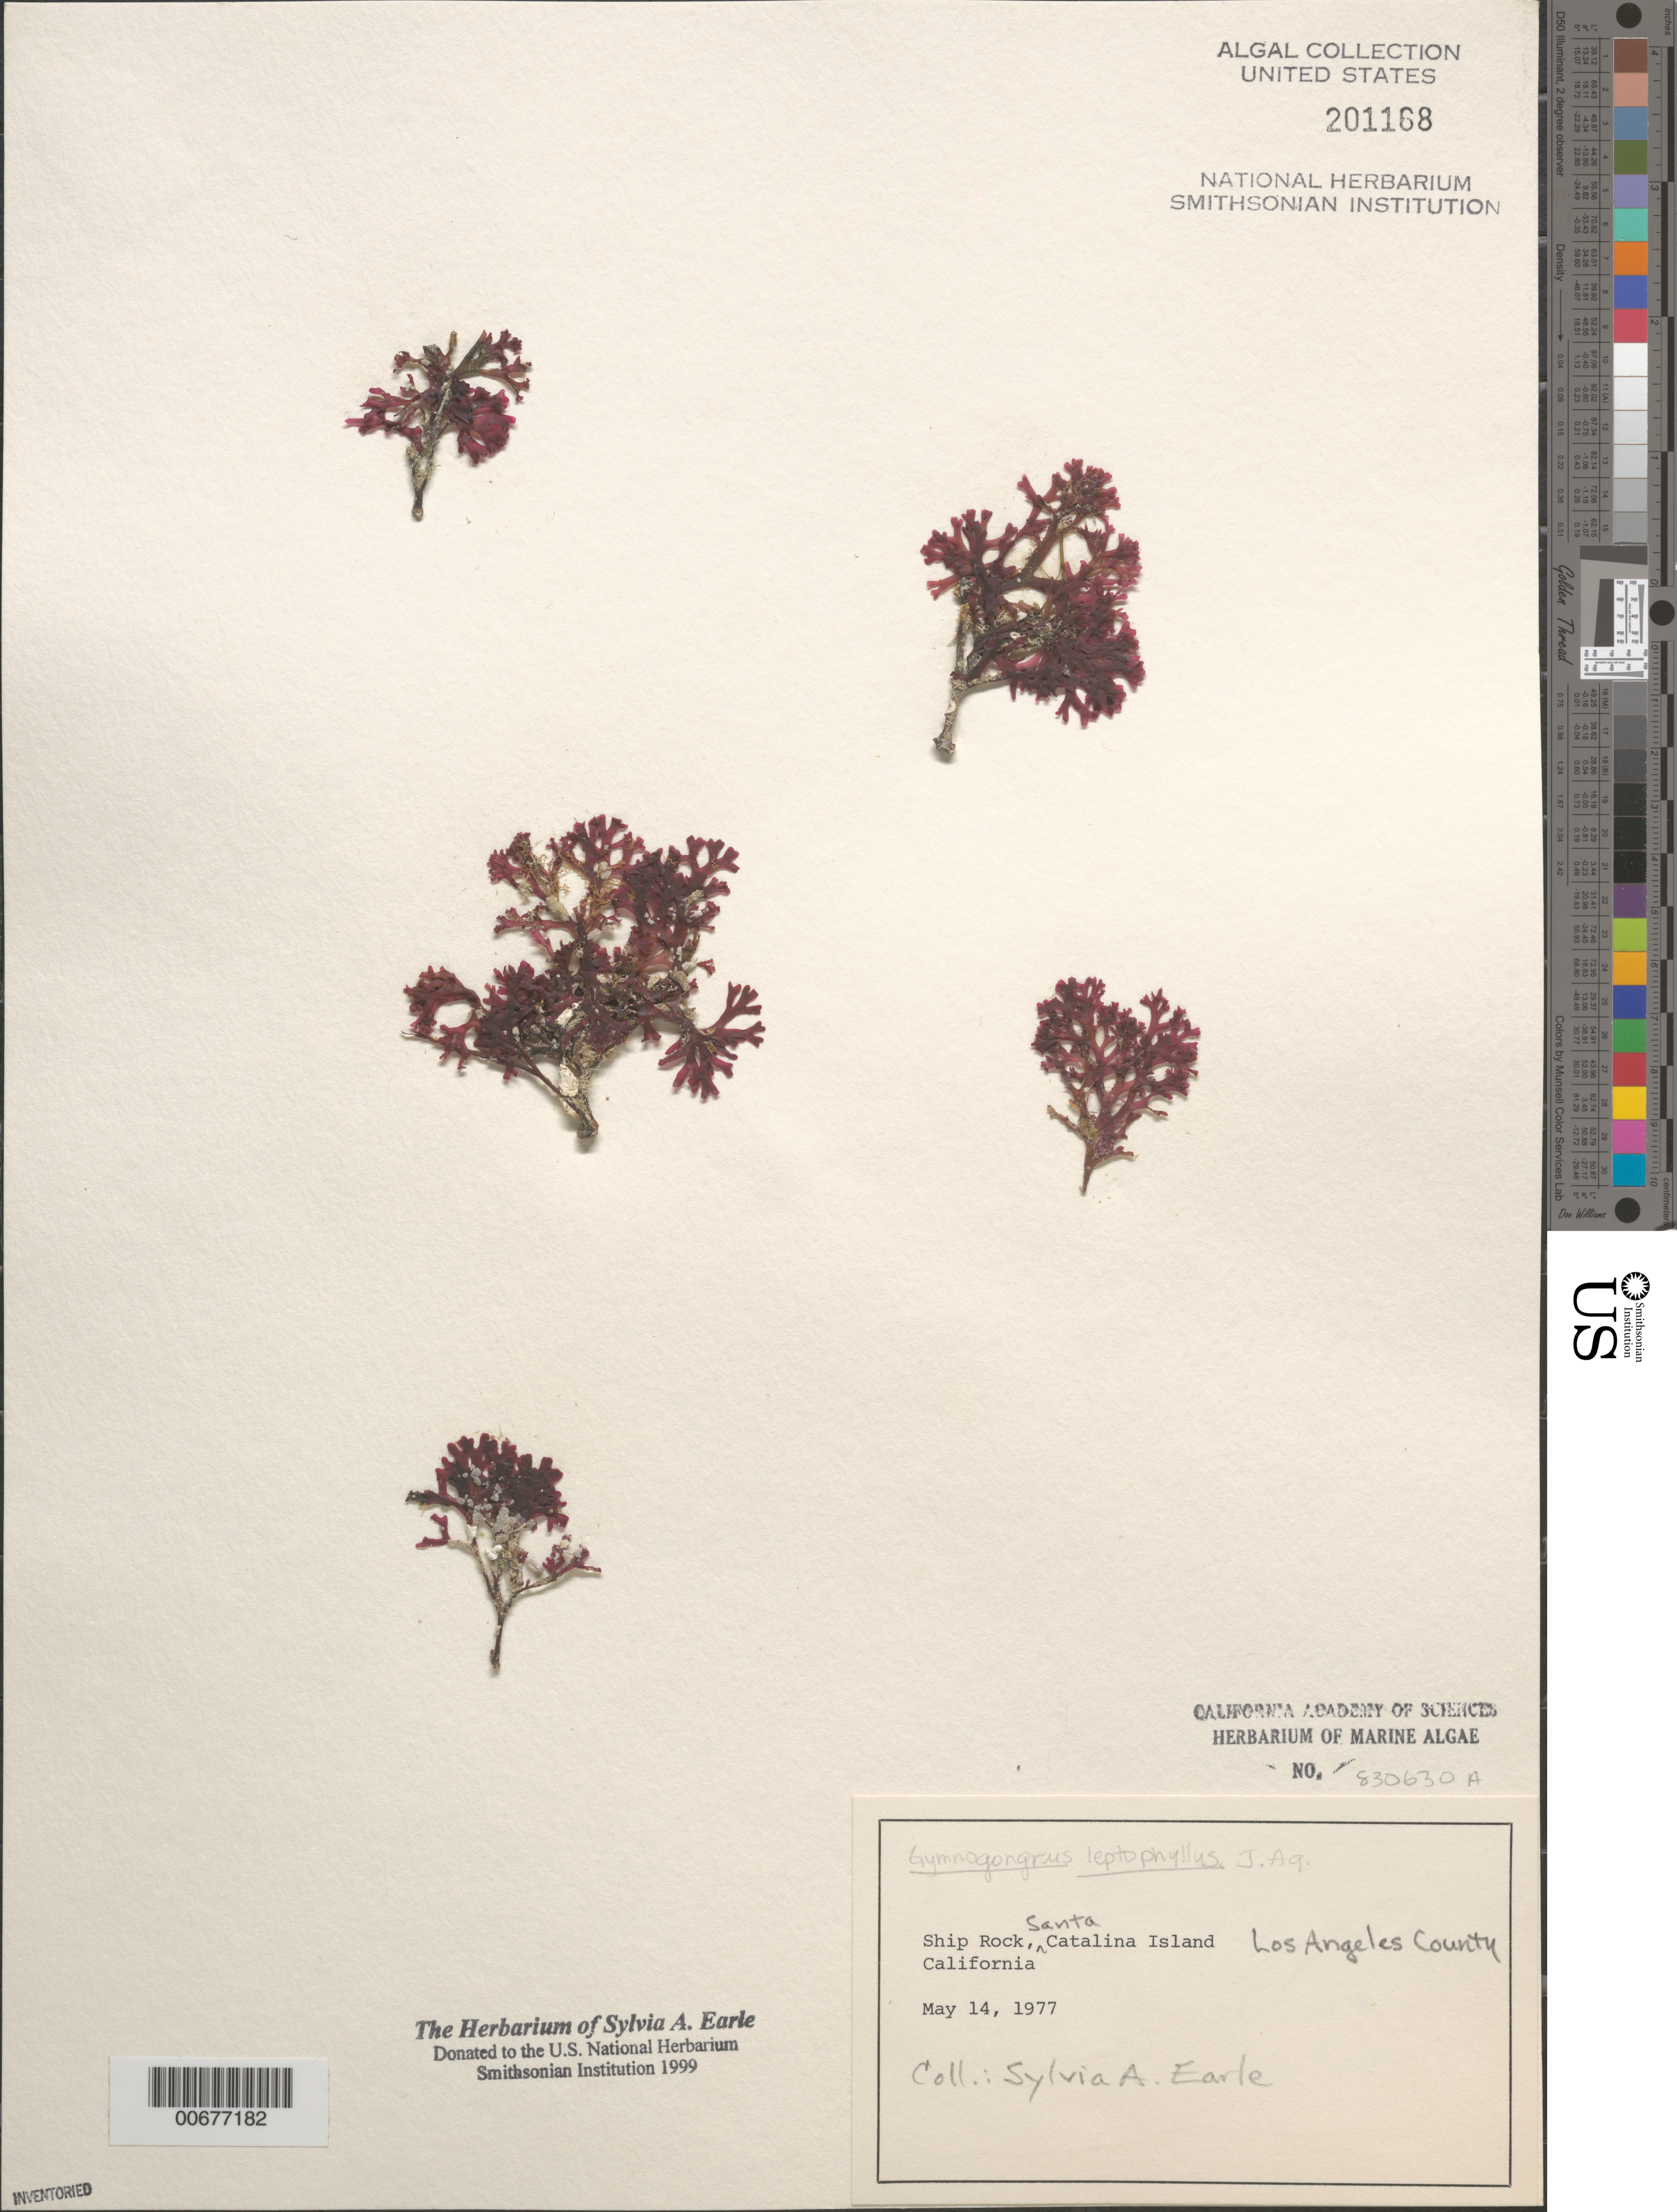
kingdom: Plantae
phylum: Rhodophyta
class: Florideophyceae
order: Gigartinales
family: Phyllophoraceae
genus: Besa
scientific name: Besa leptophylla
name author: (J. Agardh) M.S.Calderon & K.A. Miller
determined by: Algae name updating Project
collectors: S. A. Earle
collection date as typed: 14 May 1977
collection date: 1977-05-14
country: United States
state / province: California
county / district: Los Angeles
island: Santa Catalina Island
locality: Ship Rock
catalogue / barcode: US 201168